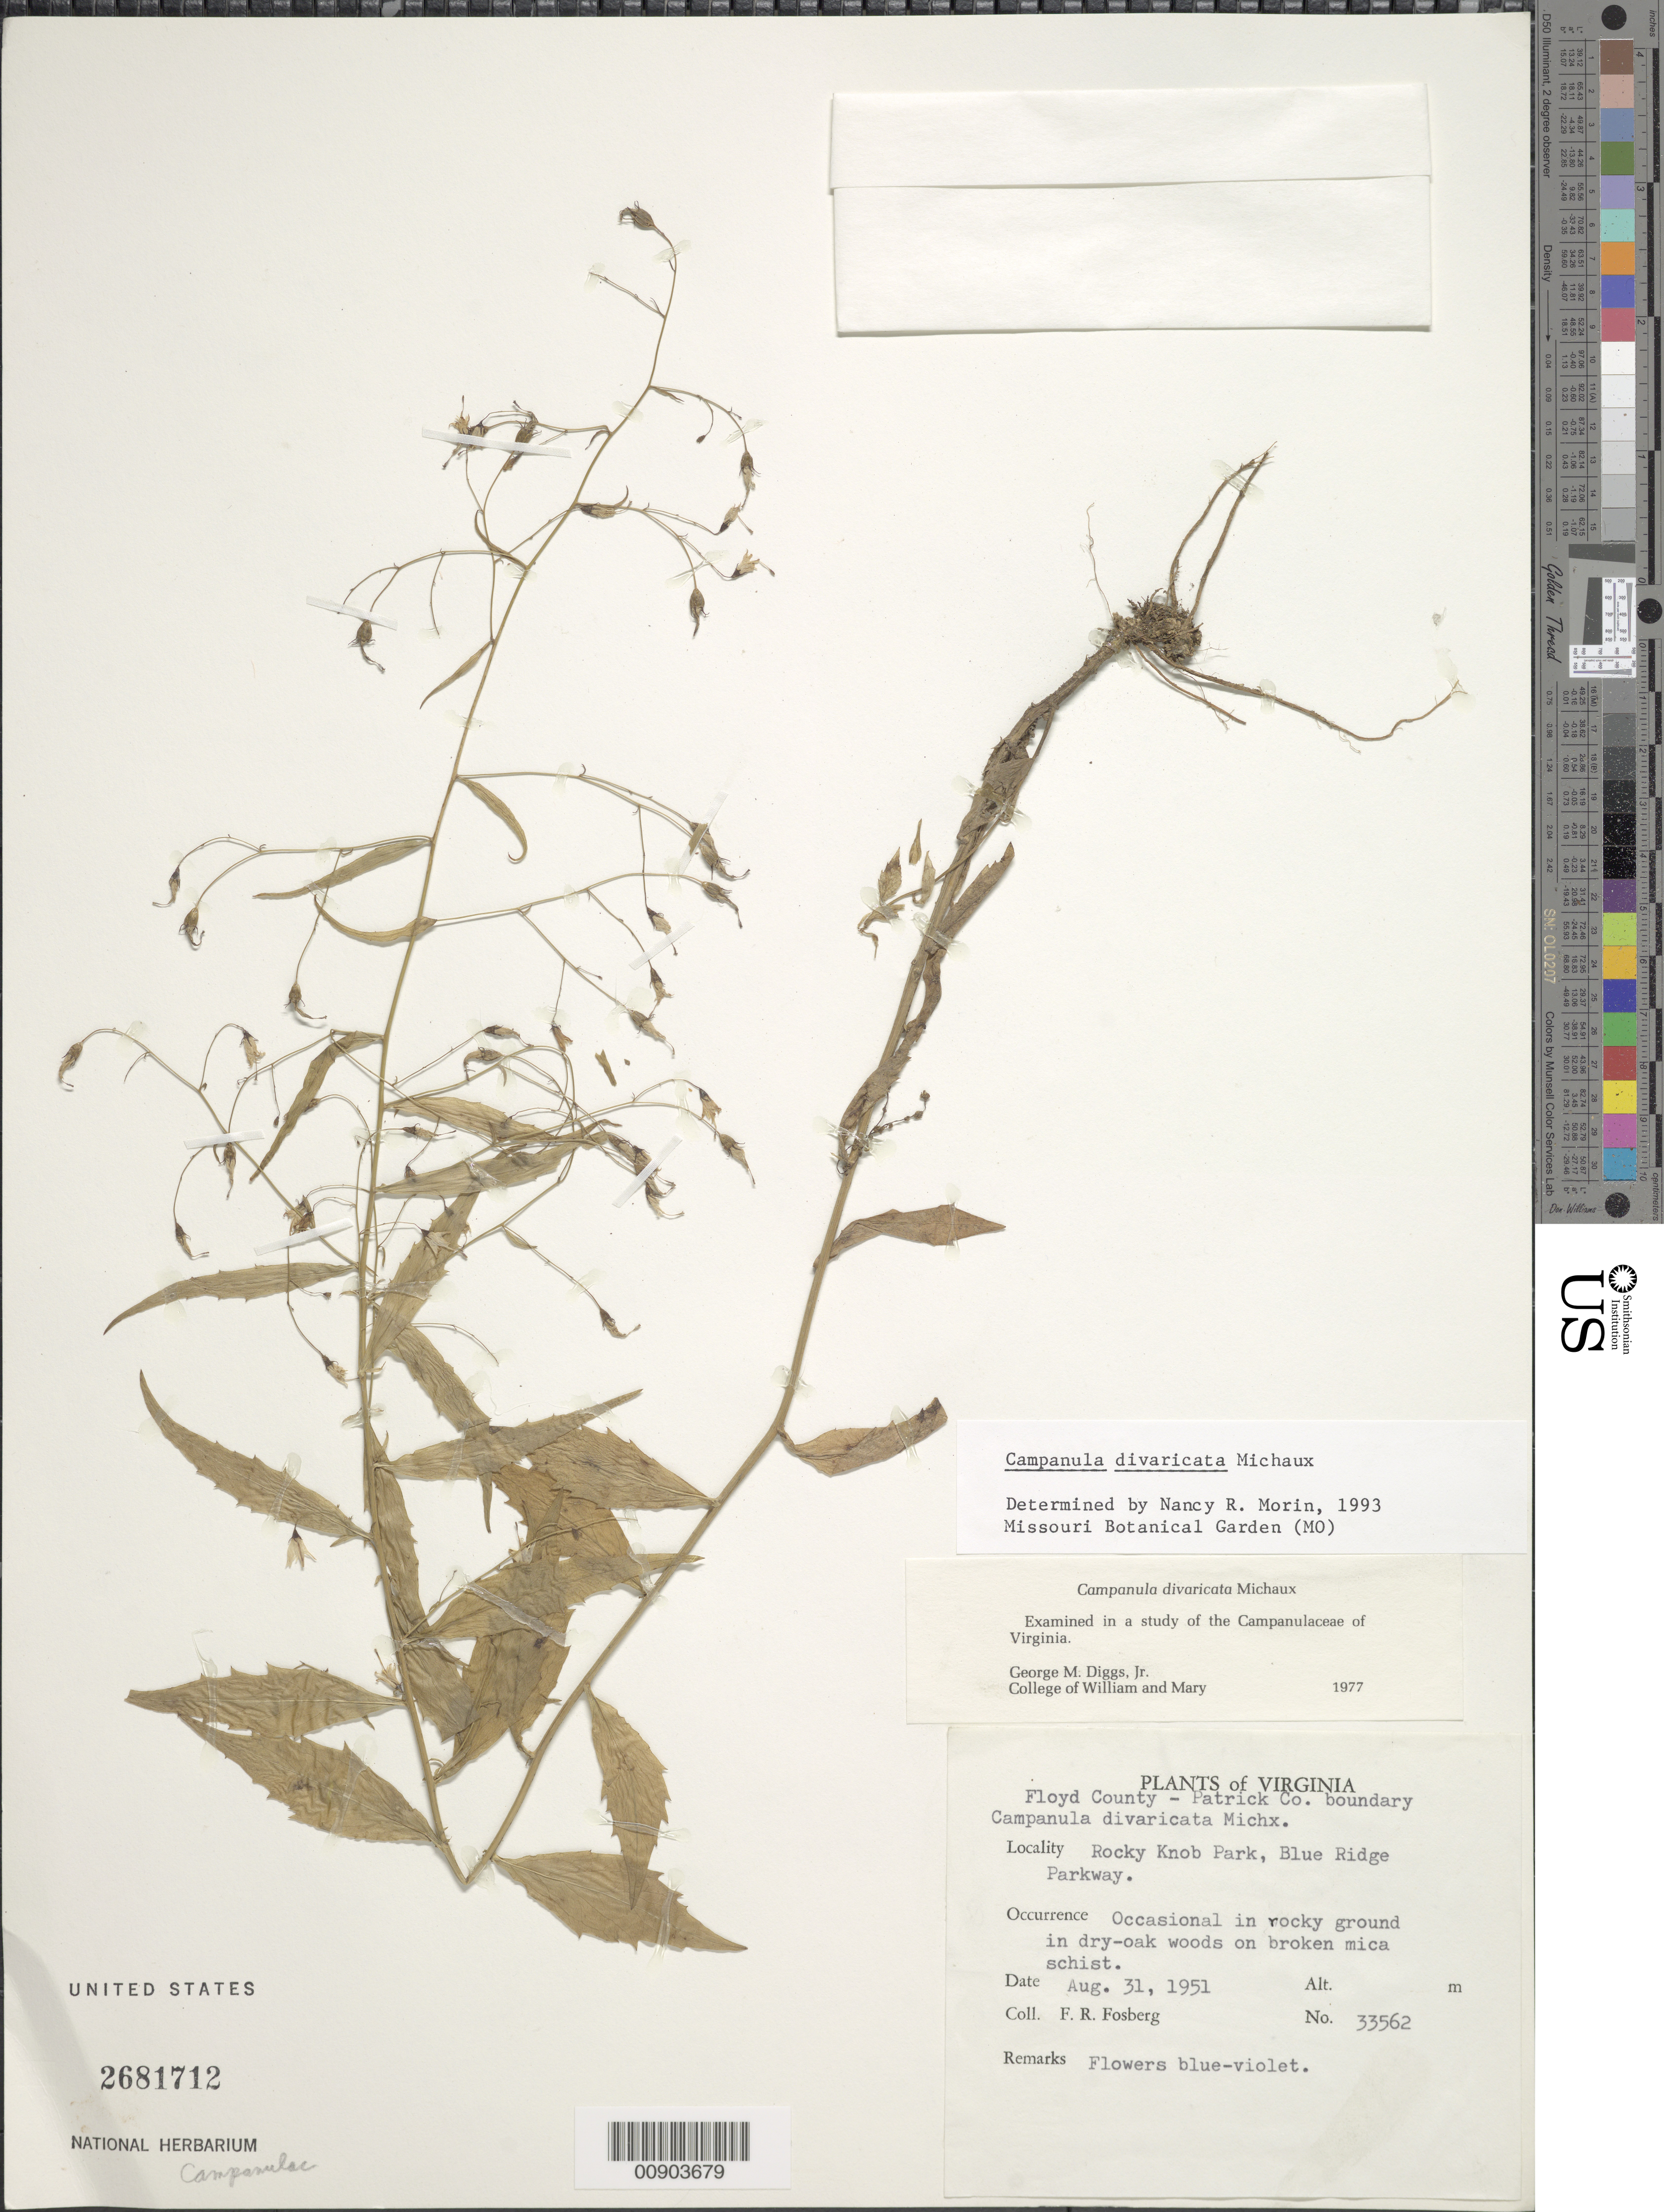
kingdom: Plantae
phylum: Tracheophyta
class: Magnoliopsida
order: Asterales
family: Campanulaceae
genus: Campanula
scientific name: Campanula divaricata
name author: Michx.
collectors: F. R. Fosberg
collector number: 33562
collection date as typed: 31 Aug 1951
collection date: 1951-08-31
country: United States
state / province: Virginia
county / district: Floyd / Patrick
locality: Rocky Knob Park, Blue Ridge Parkway.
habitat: Rocky ground in dry-oak woods on broken mica schist.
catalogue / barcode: US 2681712